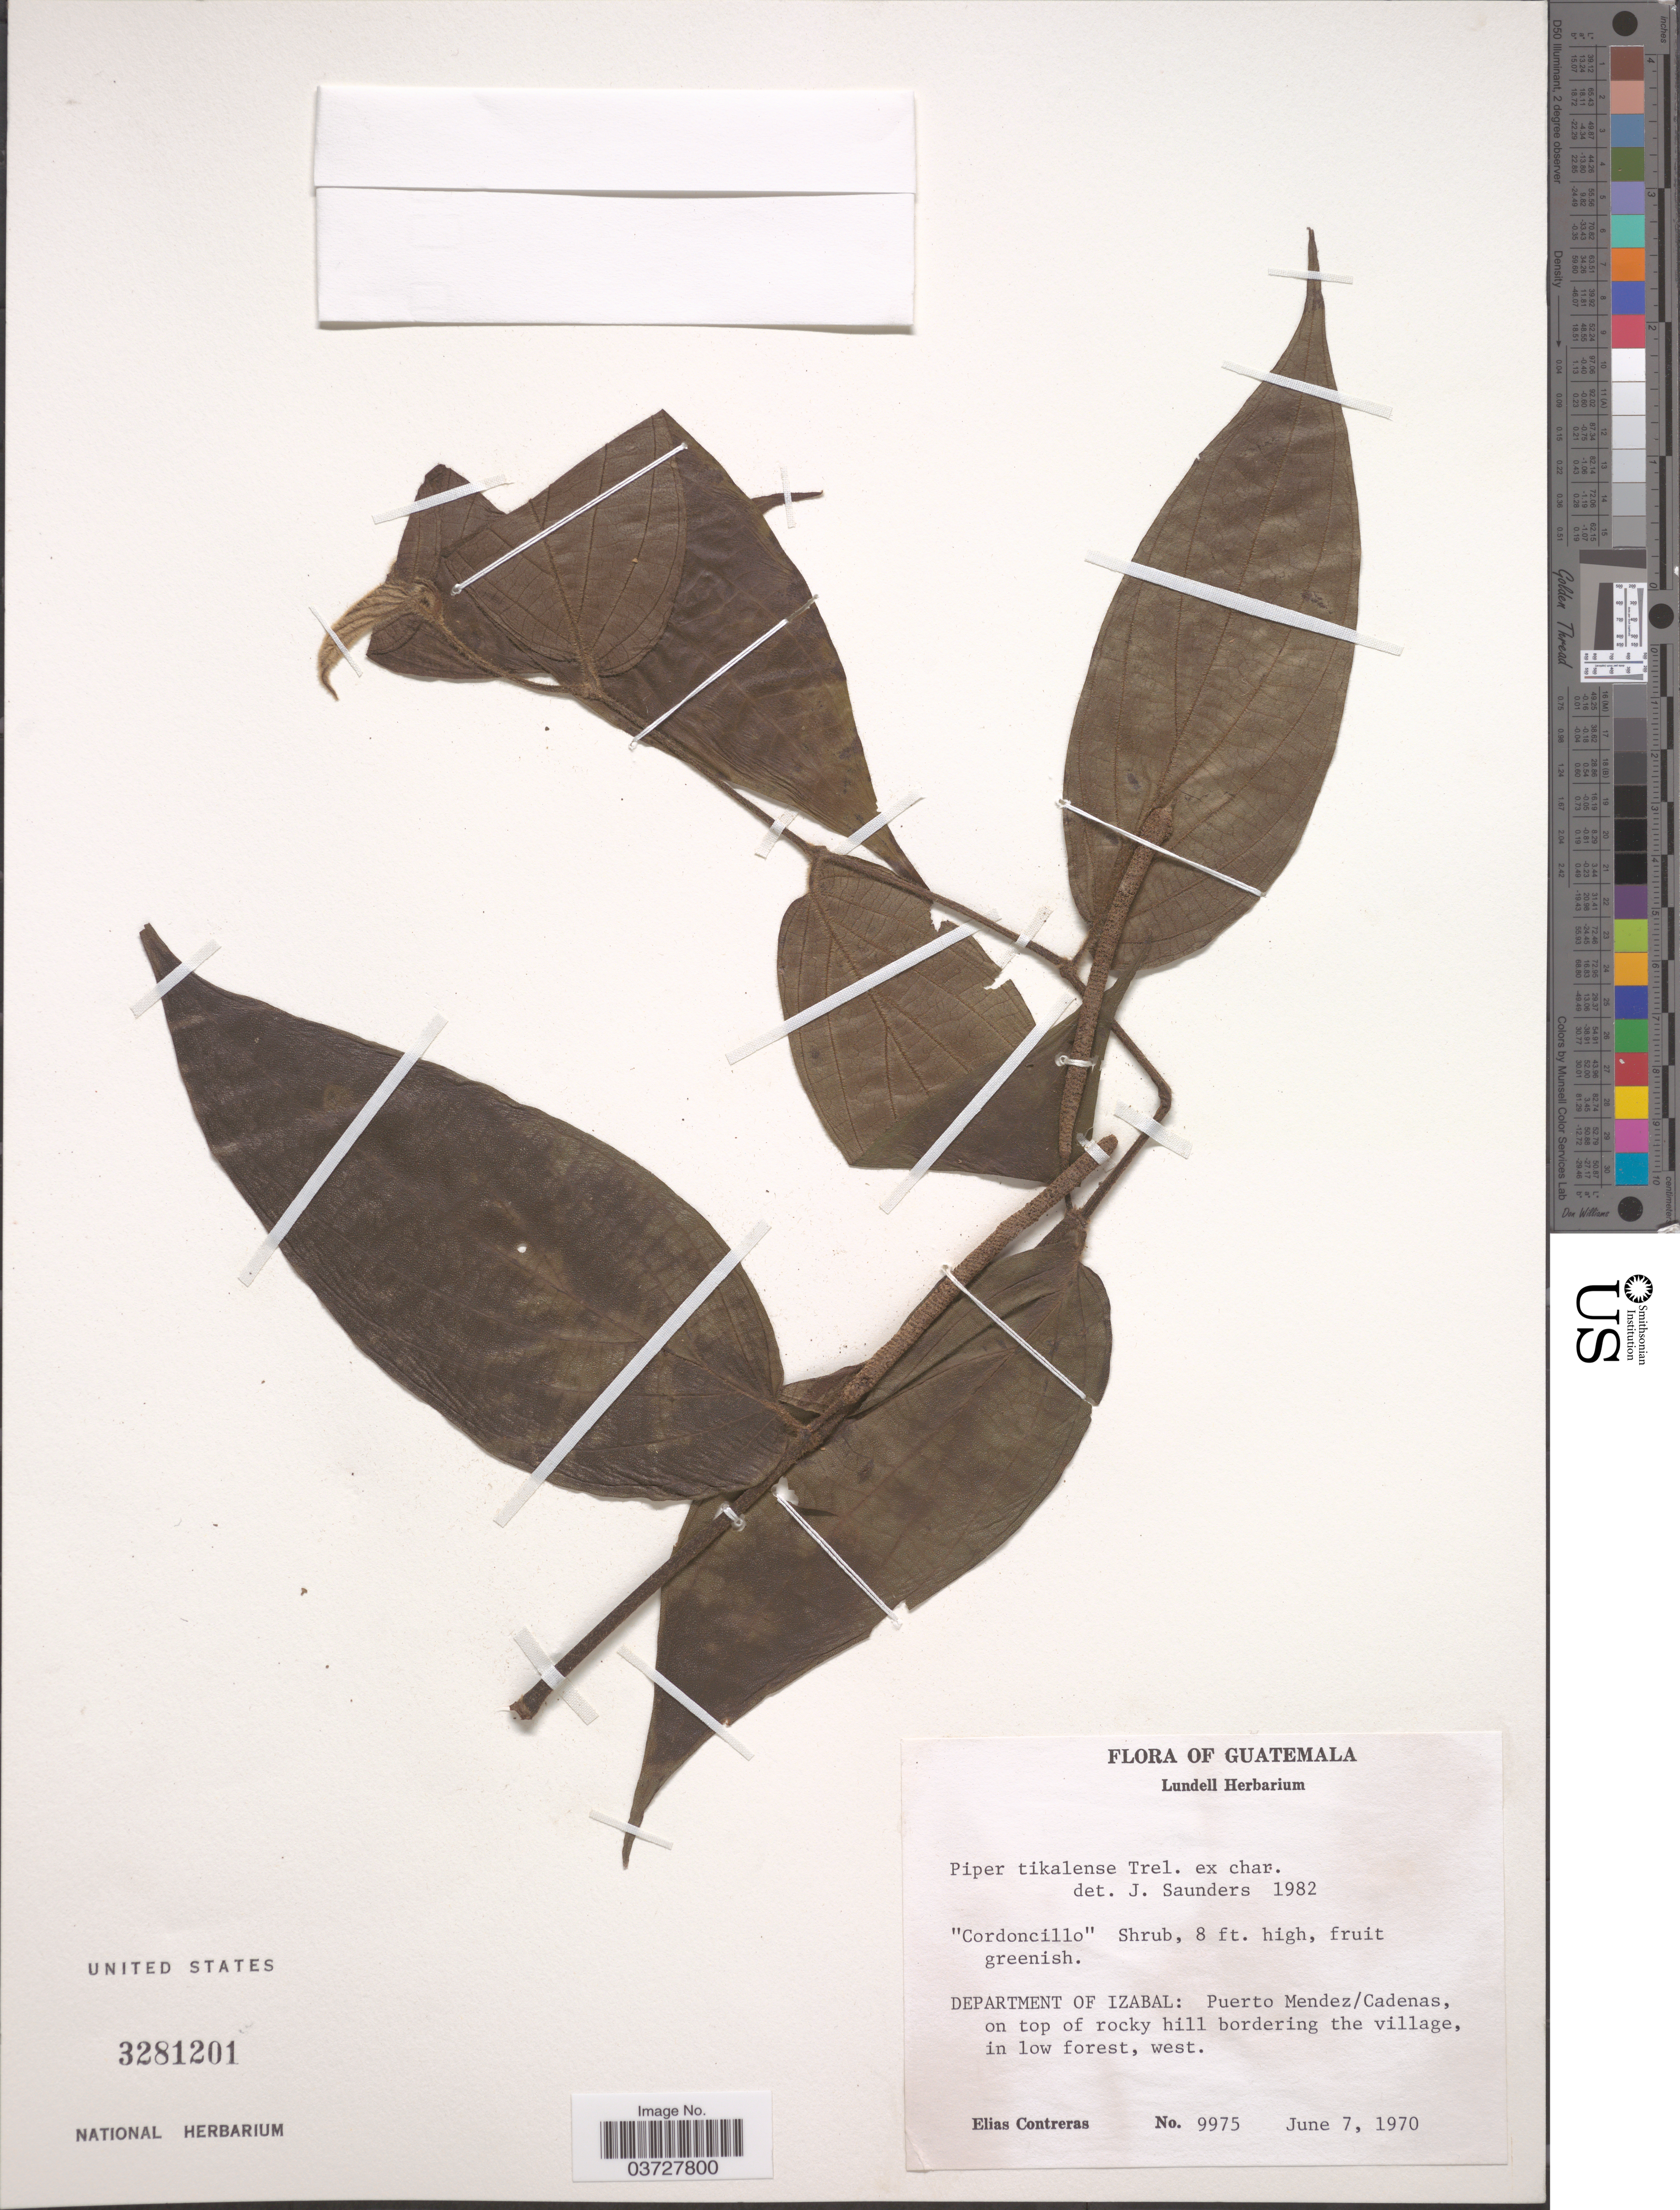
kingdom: Plantae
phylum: Tracheophyta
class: Magnoliopsida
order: Piperales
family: Piperaceae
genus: Piper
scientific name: Piper tikalense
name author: Trel.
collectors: E. Contreras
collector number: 9975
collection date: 1970-06-07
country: Guatemala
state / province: Izabal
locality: Department of Izabal: Puerto Mendez/Cadenas, on top of rocky hill bordering the village, in low forest, west.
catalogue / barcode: US 3281201